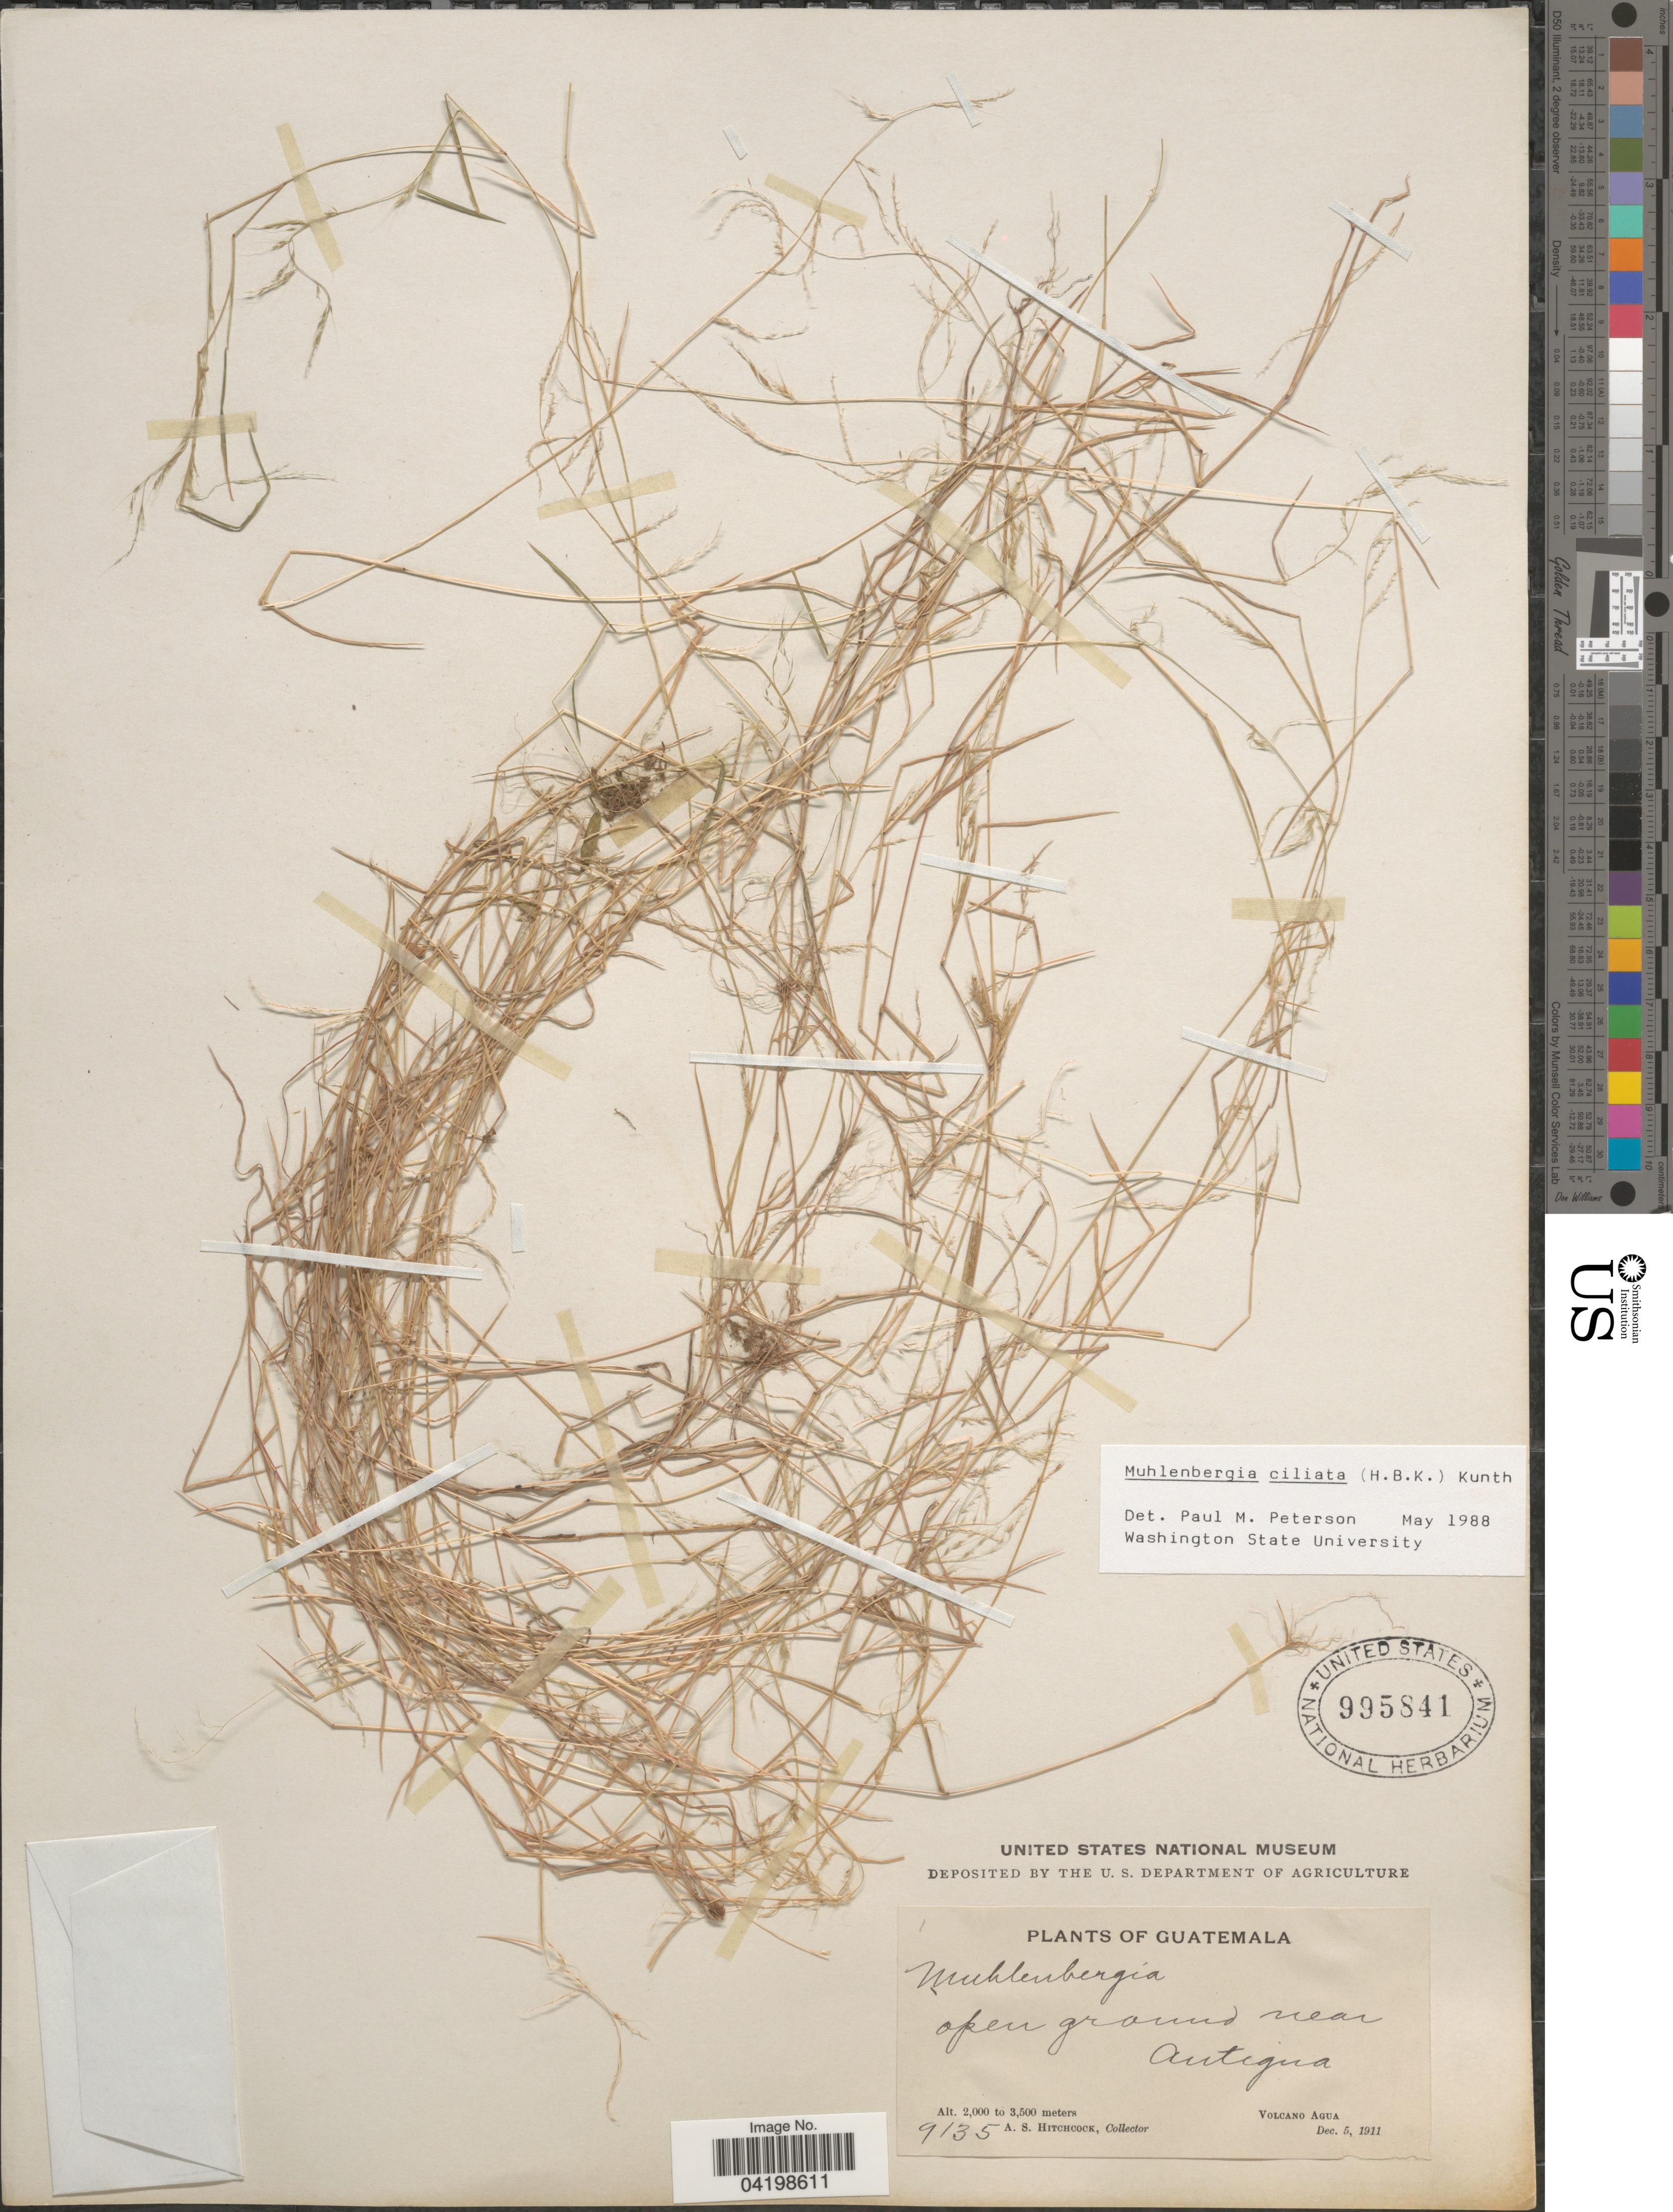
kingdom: Plantae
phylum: Tracheophyta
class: Liliopsida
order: Poales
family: Poaceae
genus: Muhlenbergia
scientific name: Muhlenbergia ciliata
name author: (Kunth) Trin.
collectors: A. S. Hitchcock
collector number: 9135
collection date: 1911-12-05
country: Guatemala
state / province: Guatemala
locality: Open ground near Antigua. Volcano Agua.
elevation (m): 2000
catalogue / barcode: US 995841